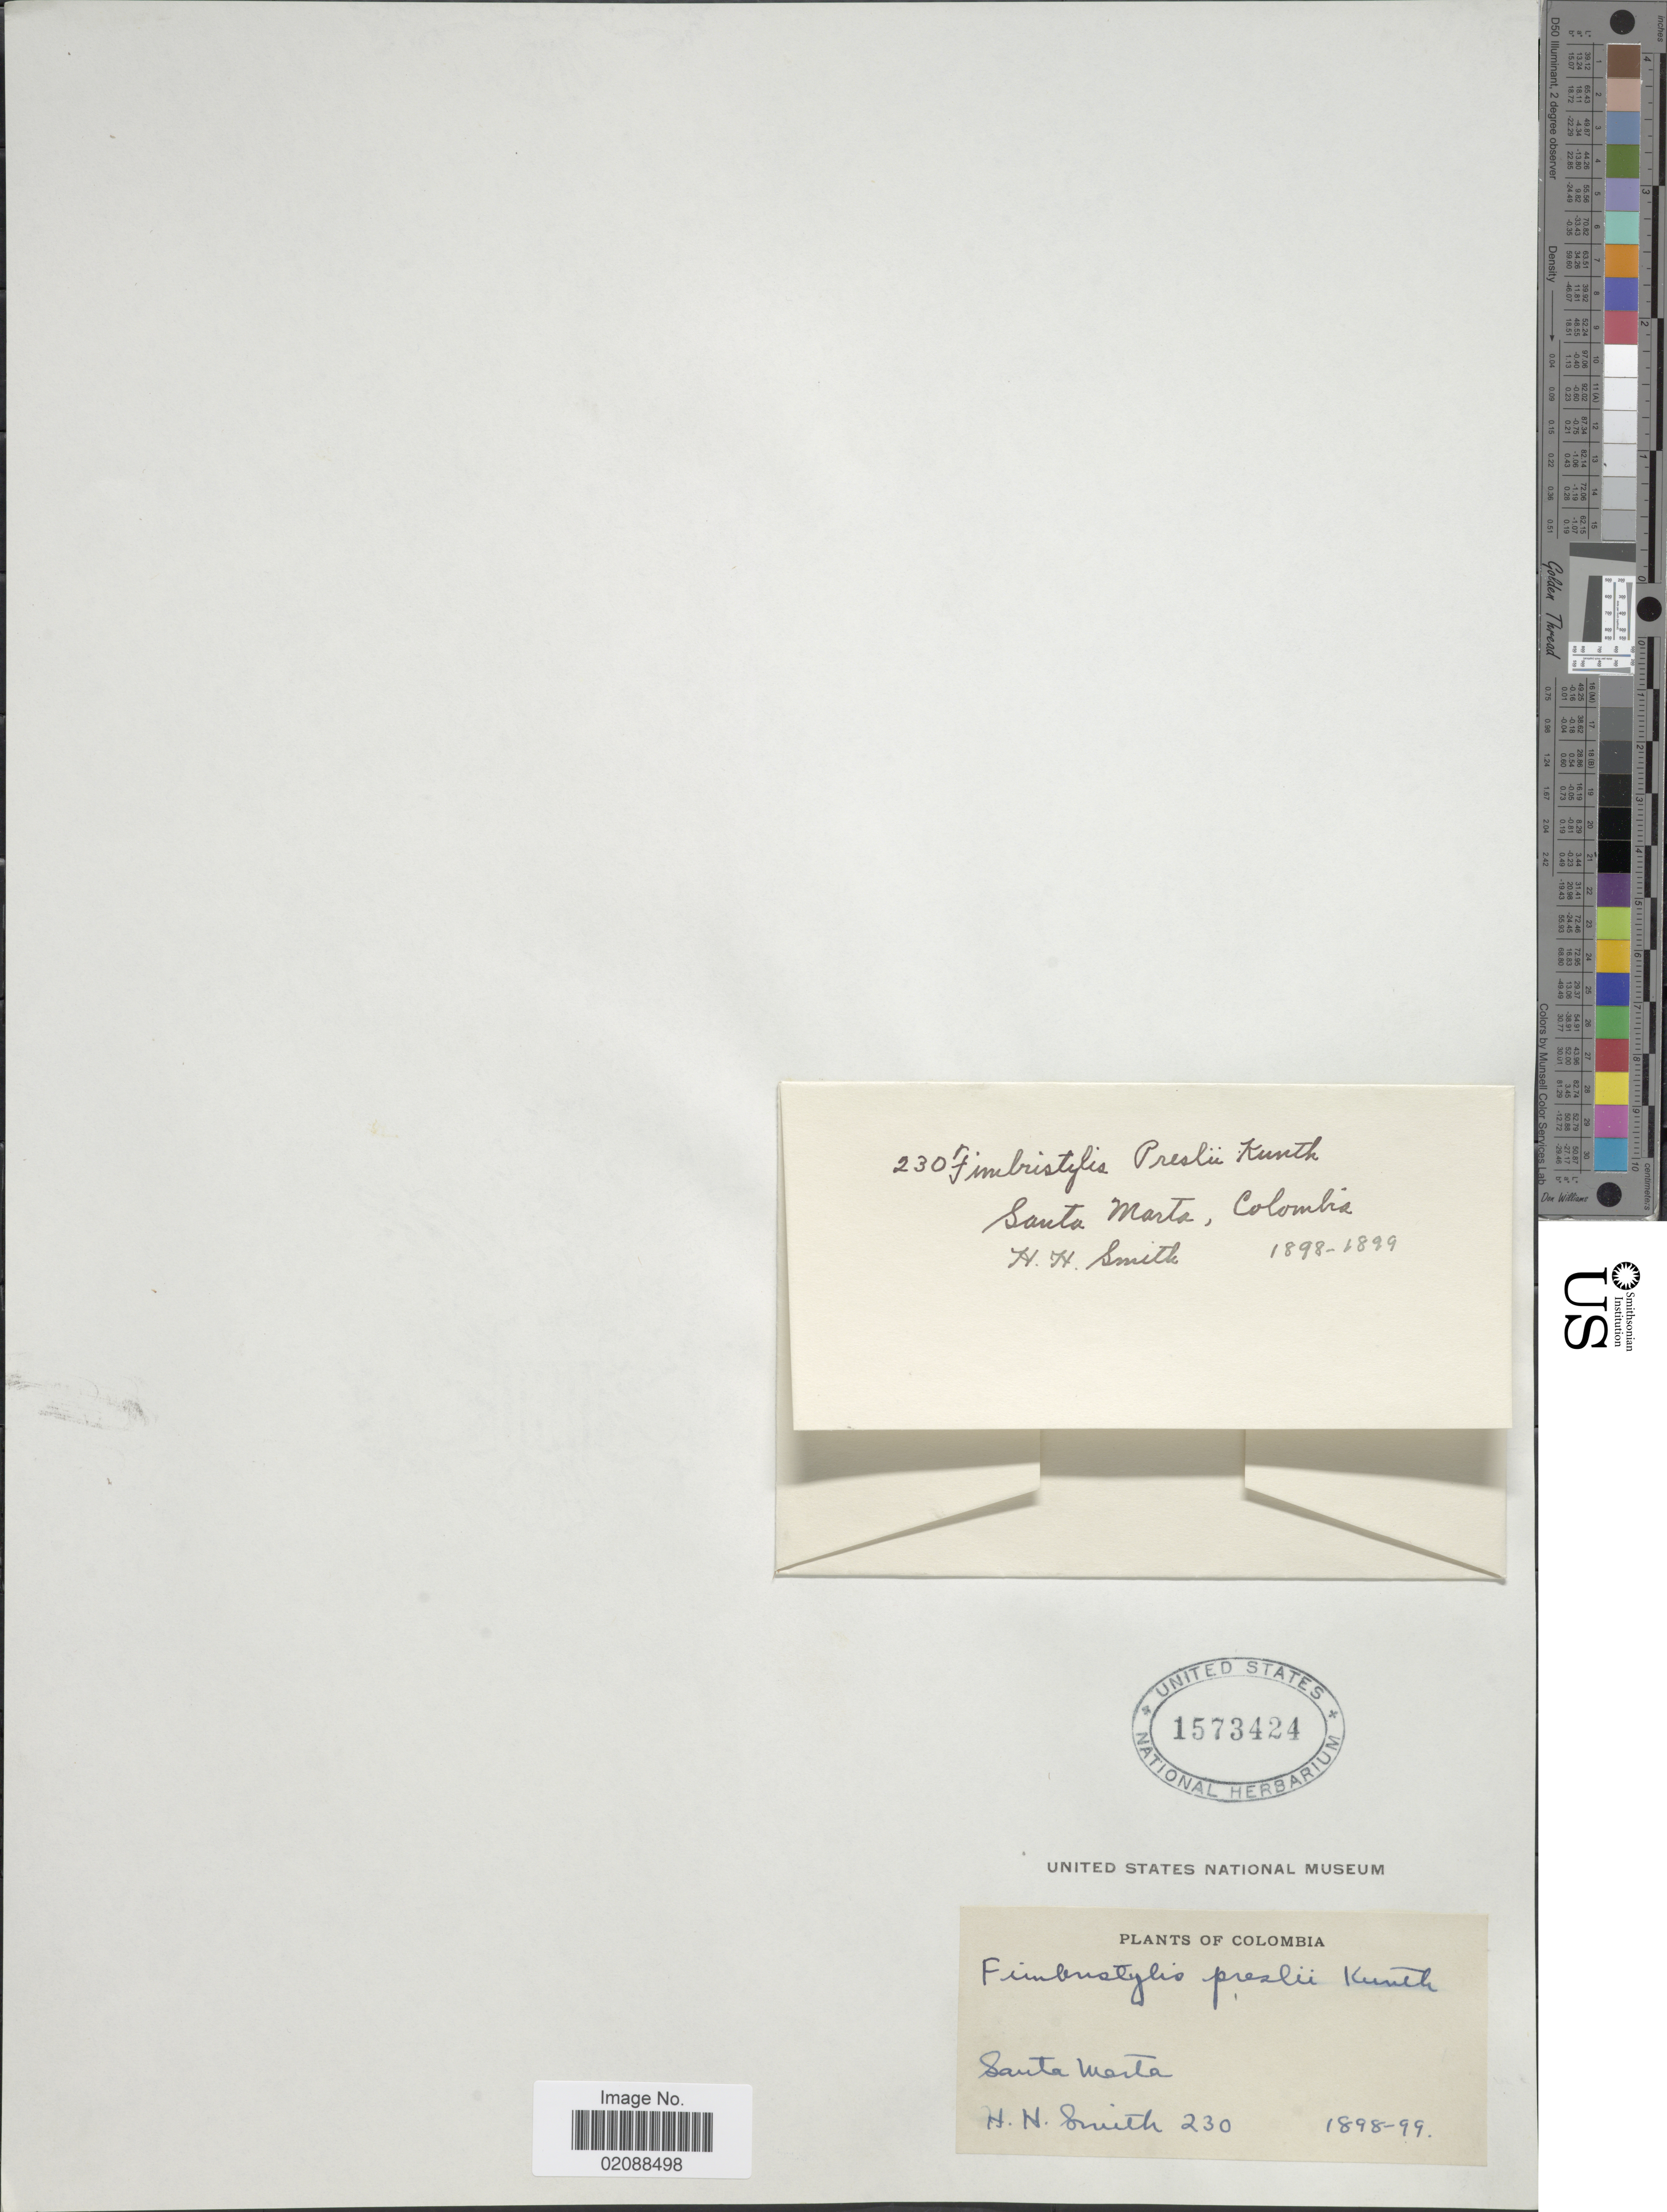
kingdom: Plantae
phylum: Tracheophyta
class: Liliopsida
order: Poales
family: Cyperaceae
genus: Bulbostylis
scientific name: Bulbostylis sp.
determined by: Strong, Mark T., (BOT), Smithsonian Institution - National Museum of Natural History (UNITED STATES)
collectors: H. H. Smith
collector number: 230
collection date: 1898/1899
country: Colombia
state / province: Magdalena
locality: Santa Marta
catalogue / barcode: US 1573424